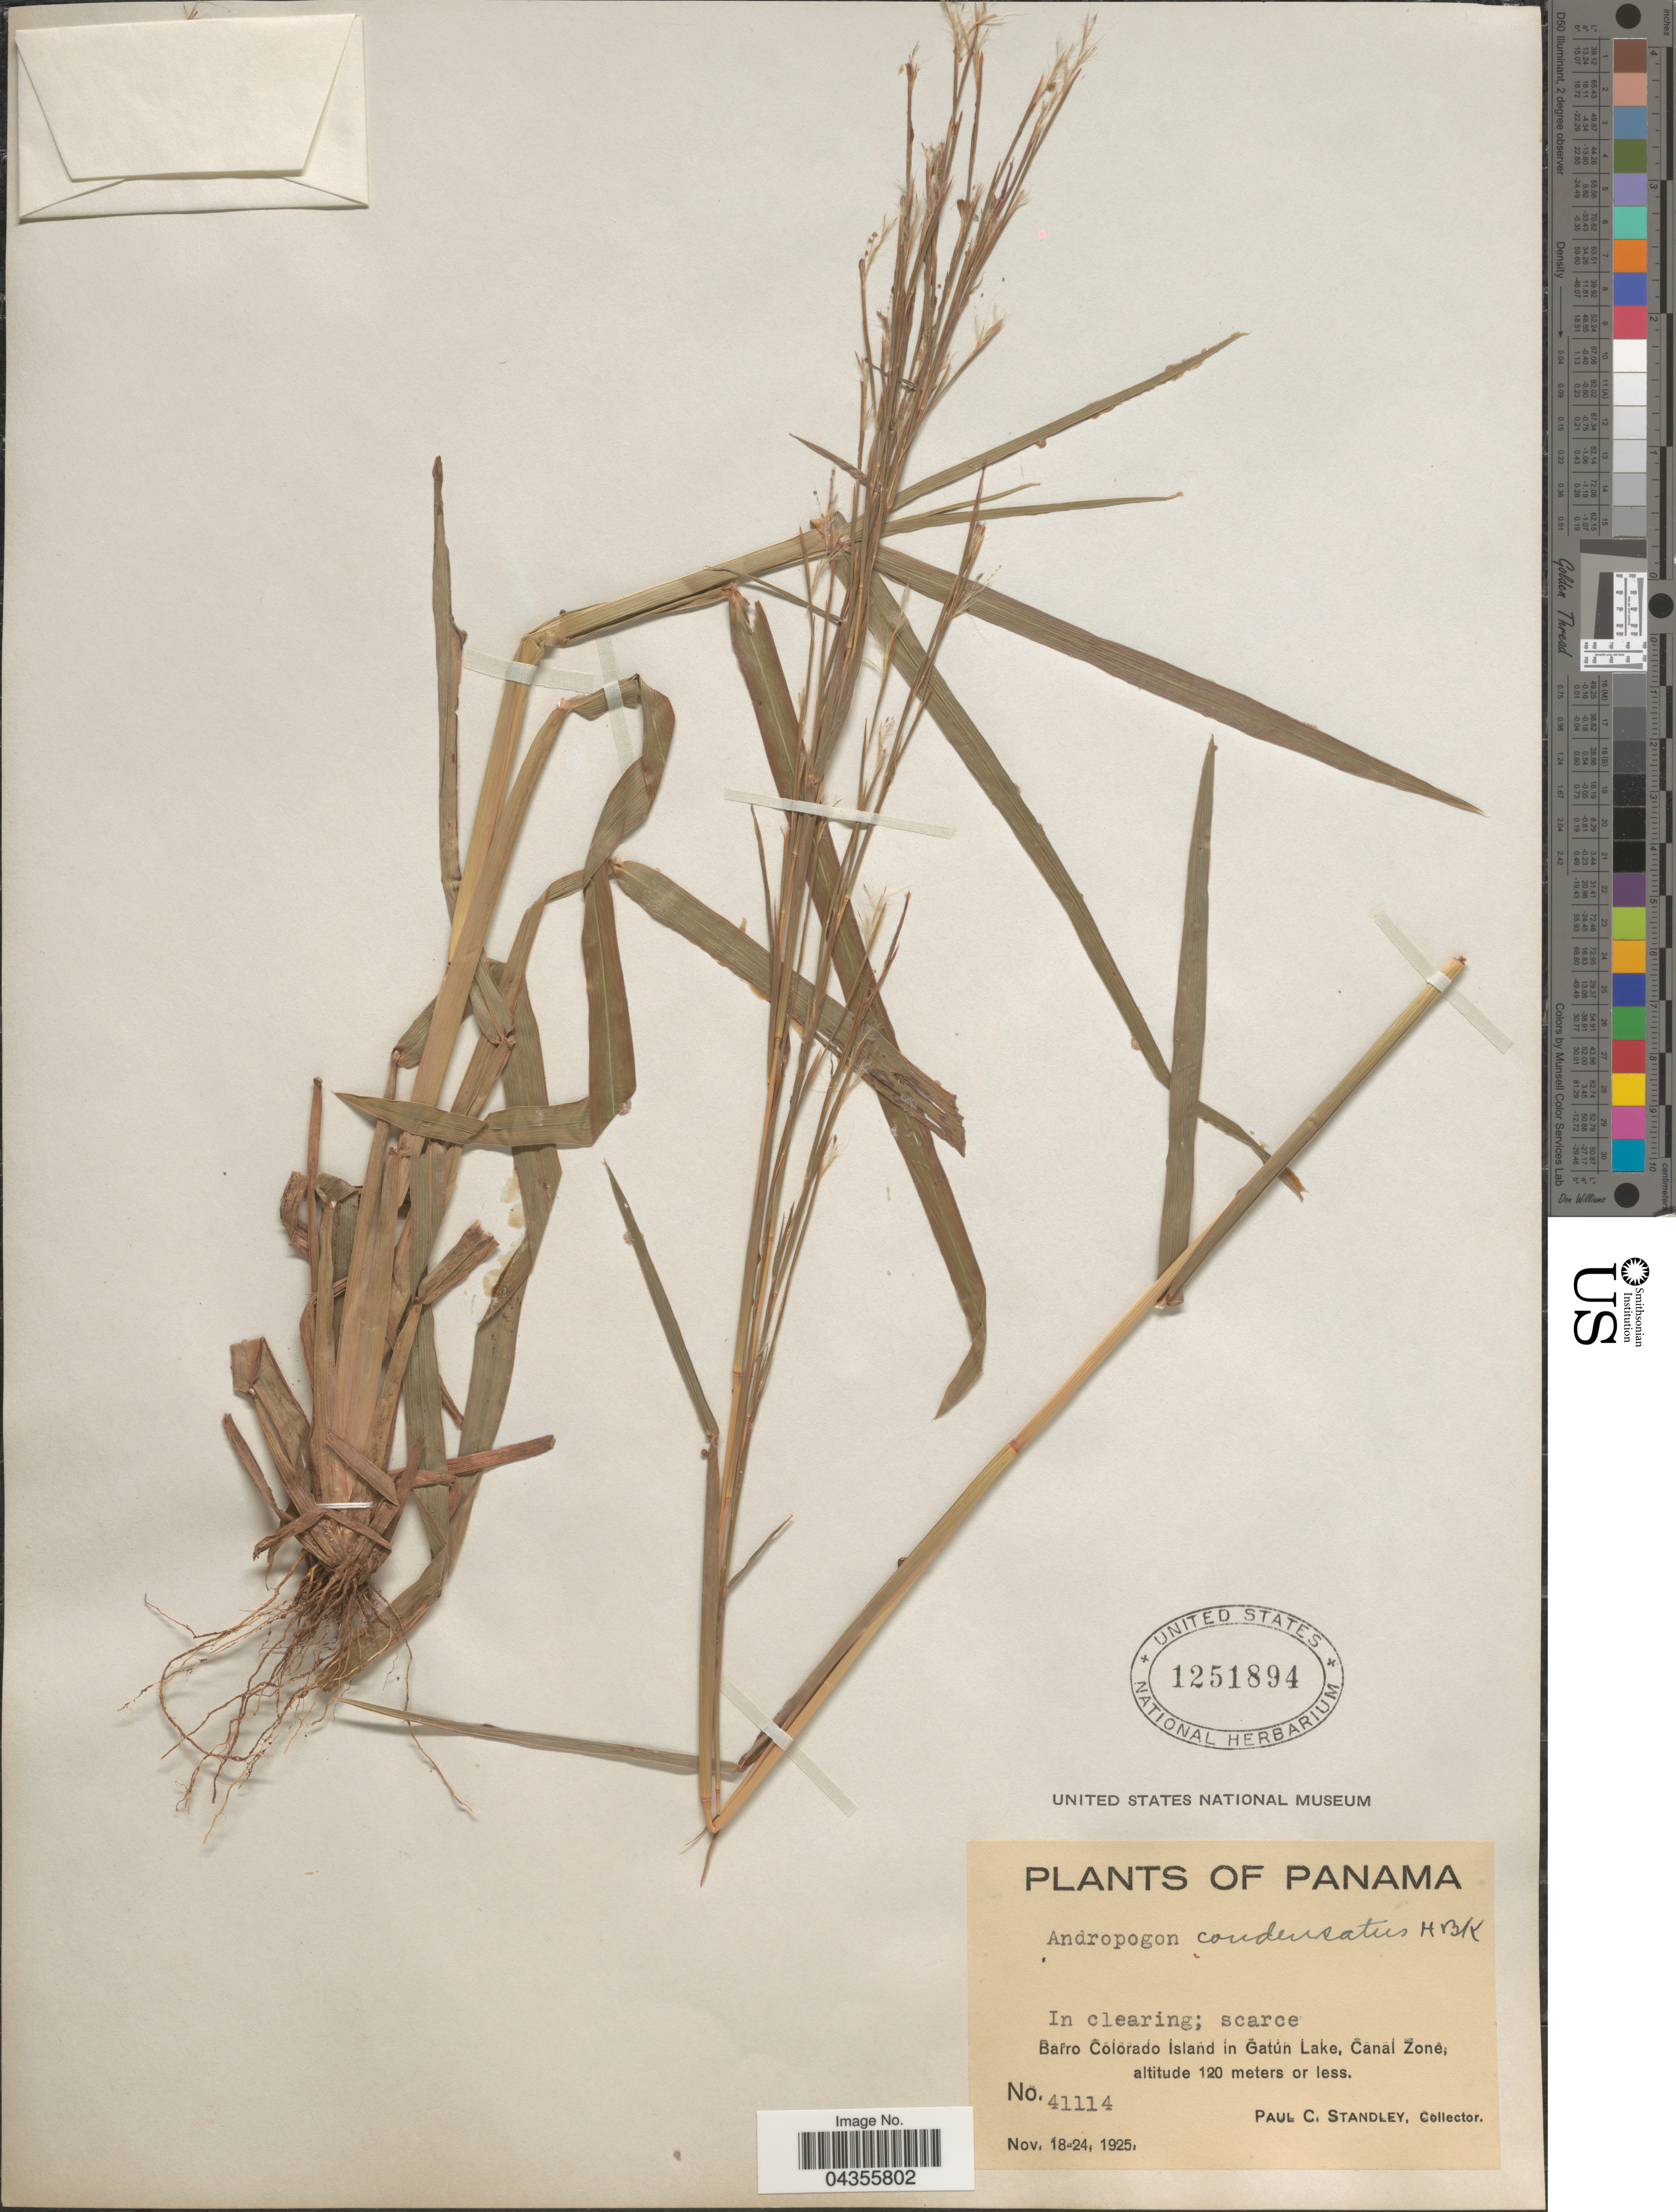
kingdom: Plantae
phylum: Tracheophyta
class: Liliopsida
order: Poales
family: Poaceae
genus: Schizachyrium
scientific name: Schizachyrium condensatum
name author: (Kunth) Nees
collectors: P. C. Standley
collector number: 41114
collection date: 1925-11-18/1925-11-24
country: Panama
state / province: Colón / Panamá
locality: Barro Colorado Island in Gatún Lake, Canal Zone.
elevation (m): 120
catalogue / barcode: US 1251894